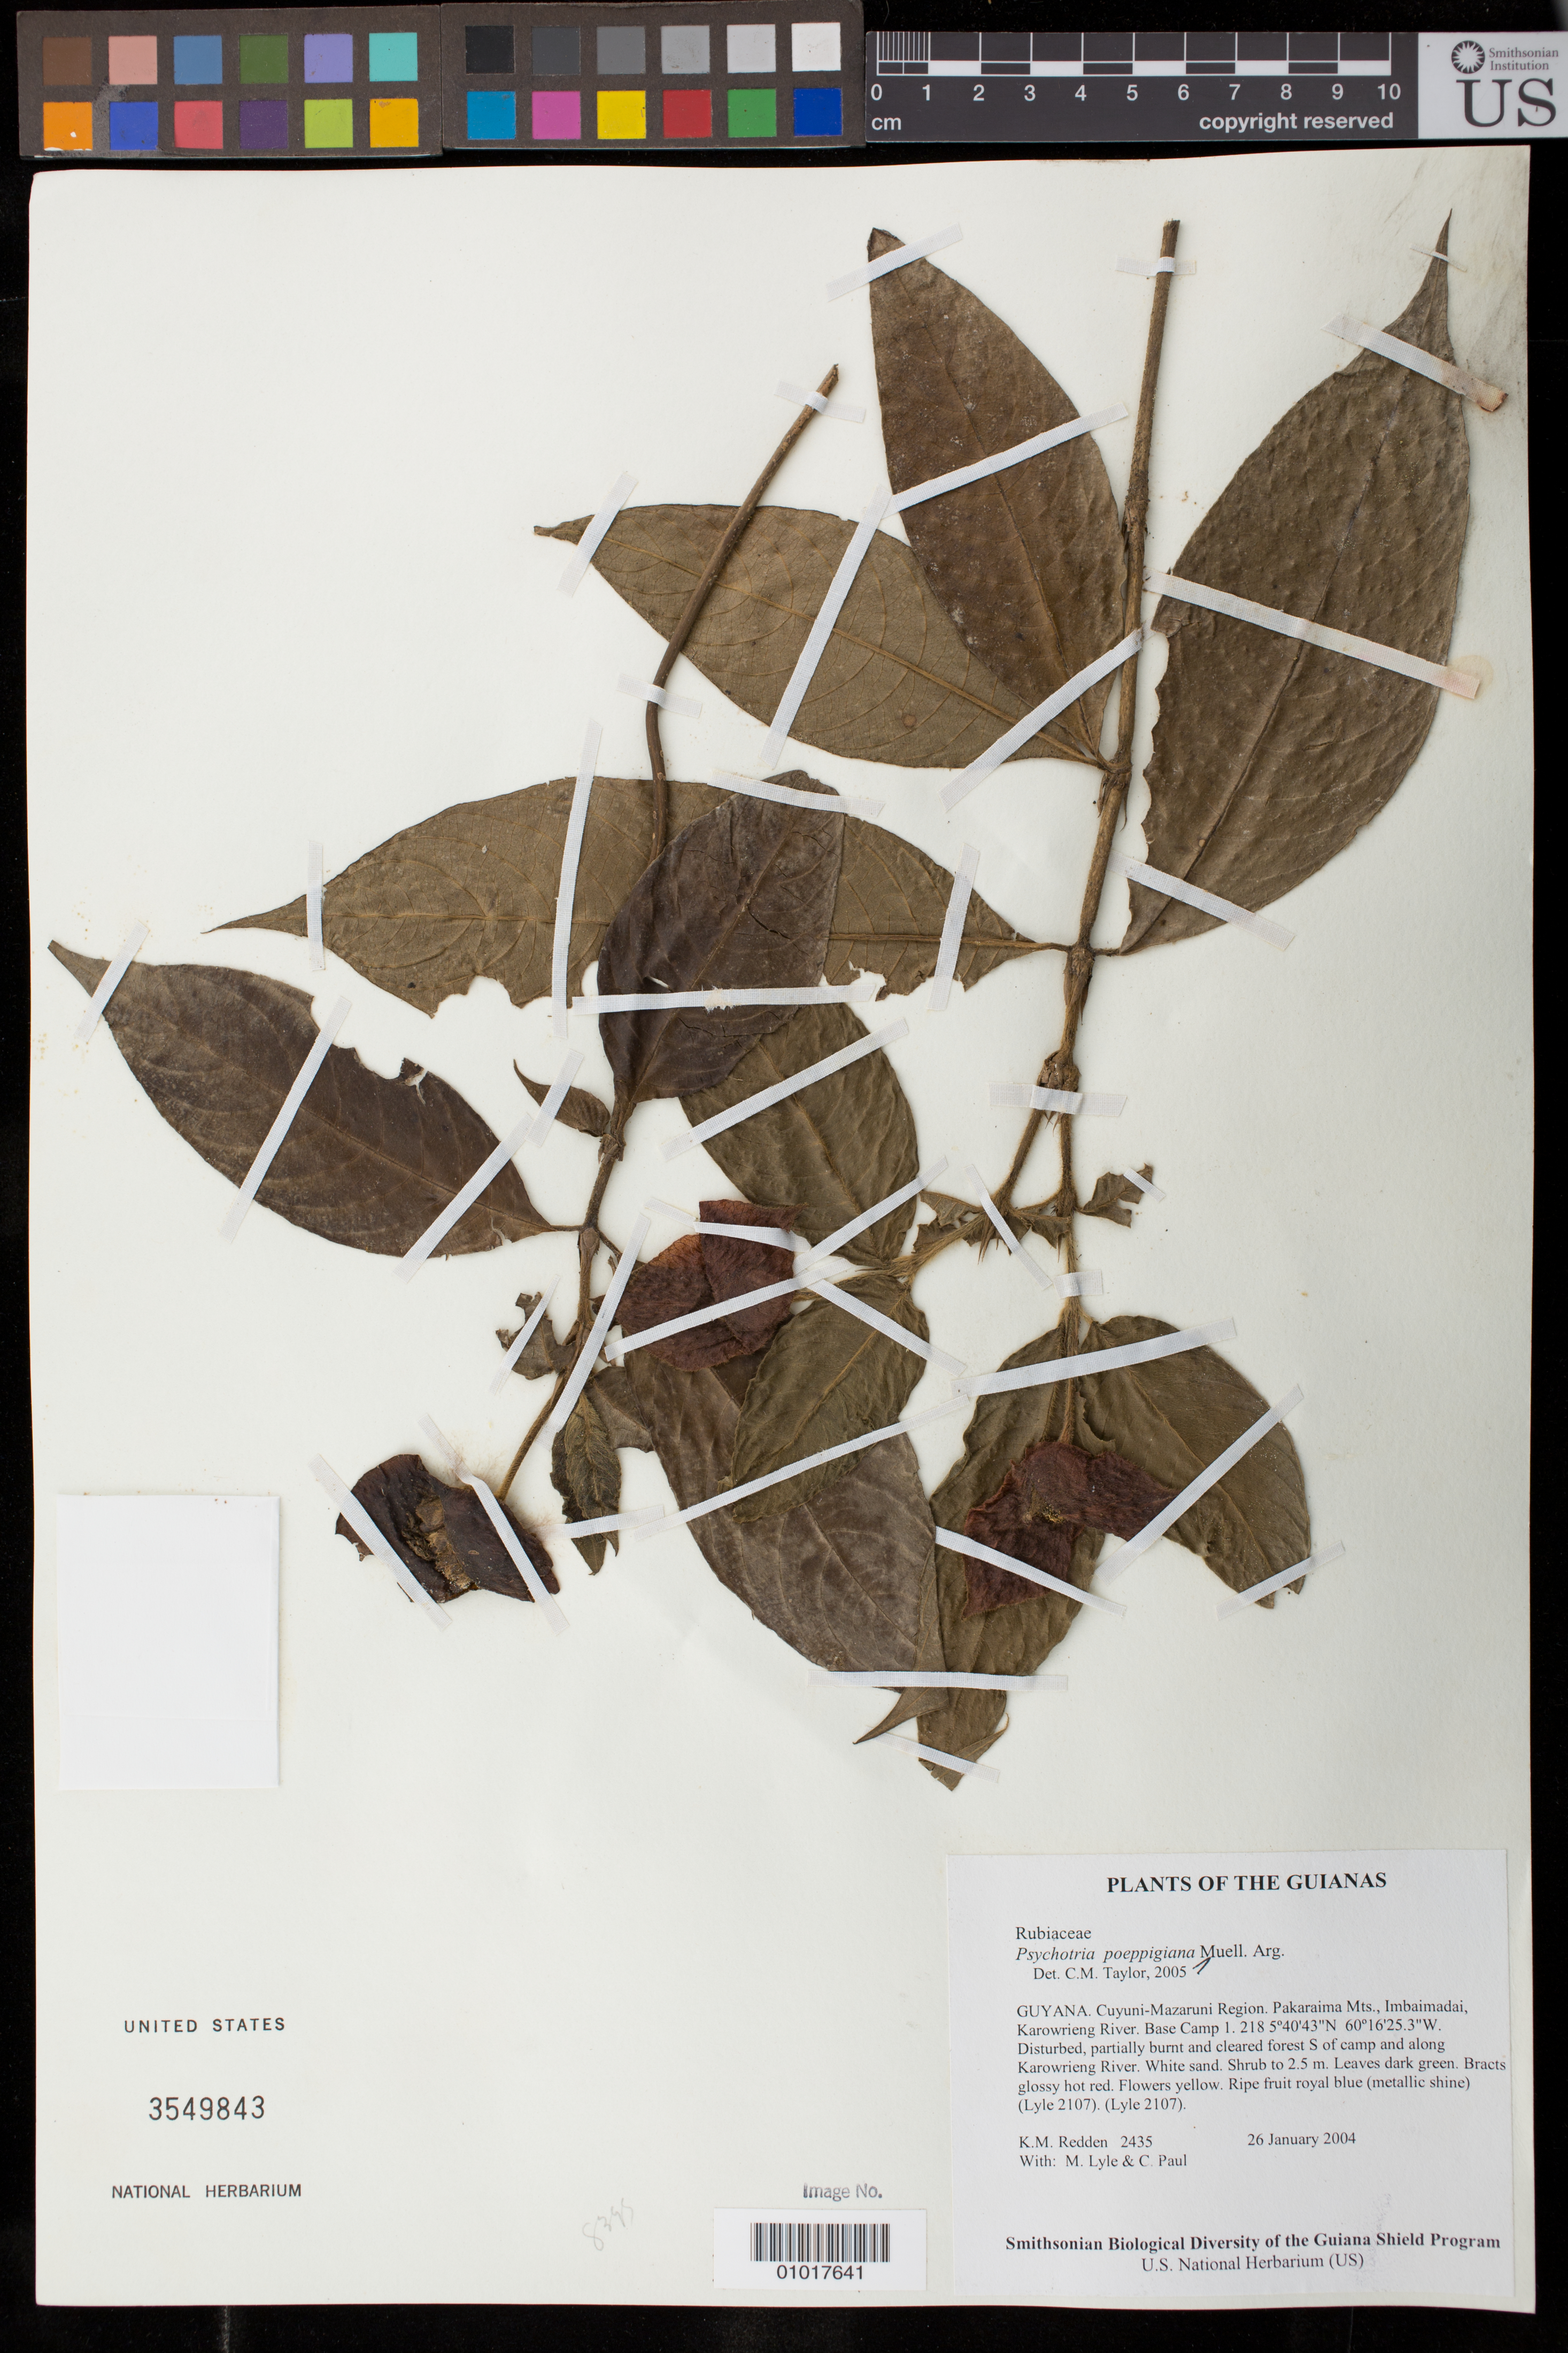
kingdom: Plantae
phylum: Tracheophyta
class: Magnoliopsida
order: Gentianales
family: Rubiaceae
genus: Palicourea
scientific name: Palicourea tomentosa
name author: (Aubl.) Borhidi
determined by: Kirkbride, J. H., Jr.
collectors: K. M. Redden, M. Lyle & C. Paul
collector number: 2435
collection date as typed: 26 January 2004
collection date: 2004-01-26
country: Guyana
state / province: Cuyuni-Mazaruni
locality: Pakaraima Mts., Imbaimadai, Karowrieng River. Base Camp 1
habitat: Disturbed, partially burnt and cleared forest S of camp and along Karowrieng River. White sand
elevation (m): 218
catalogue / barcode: US 3549843